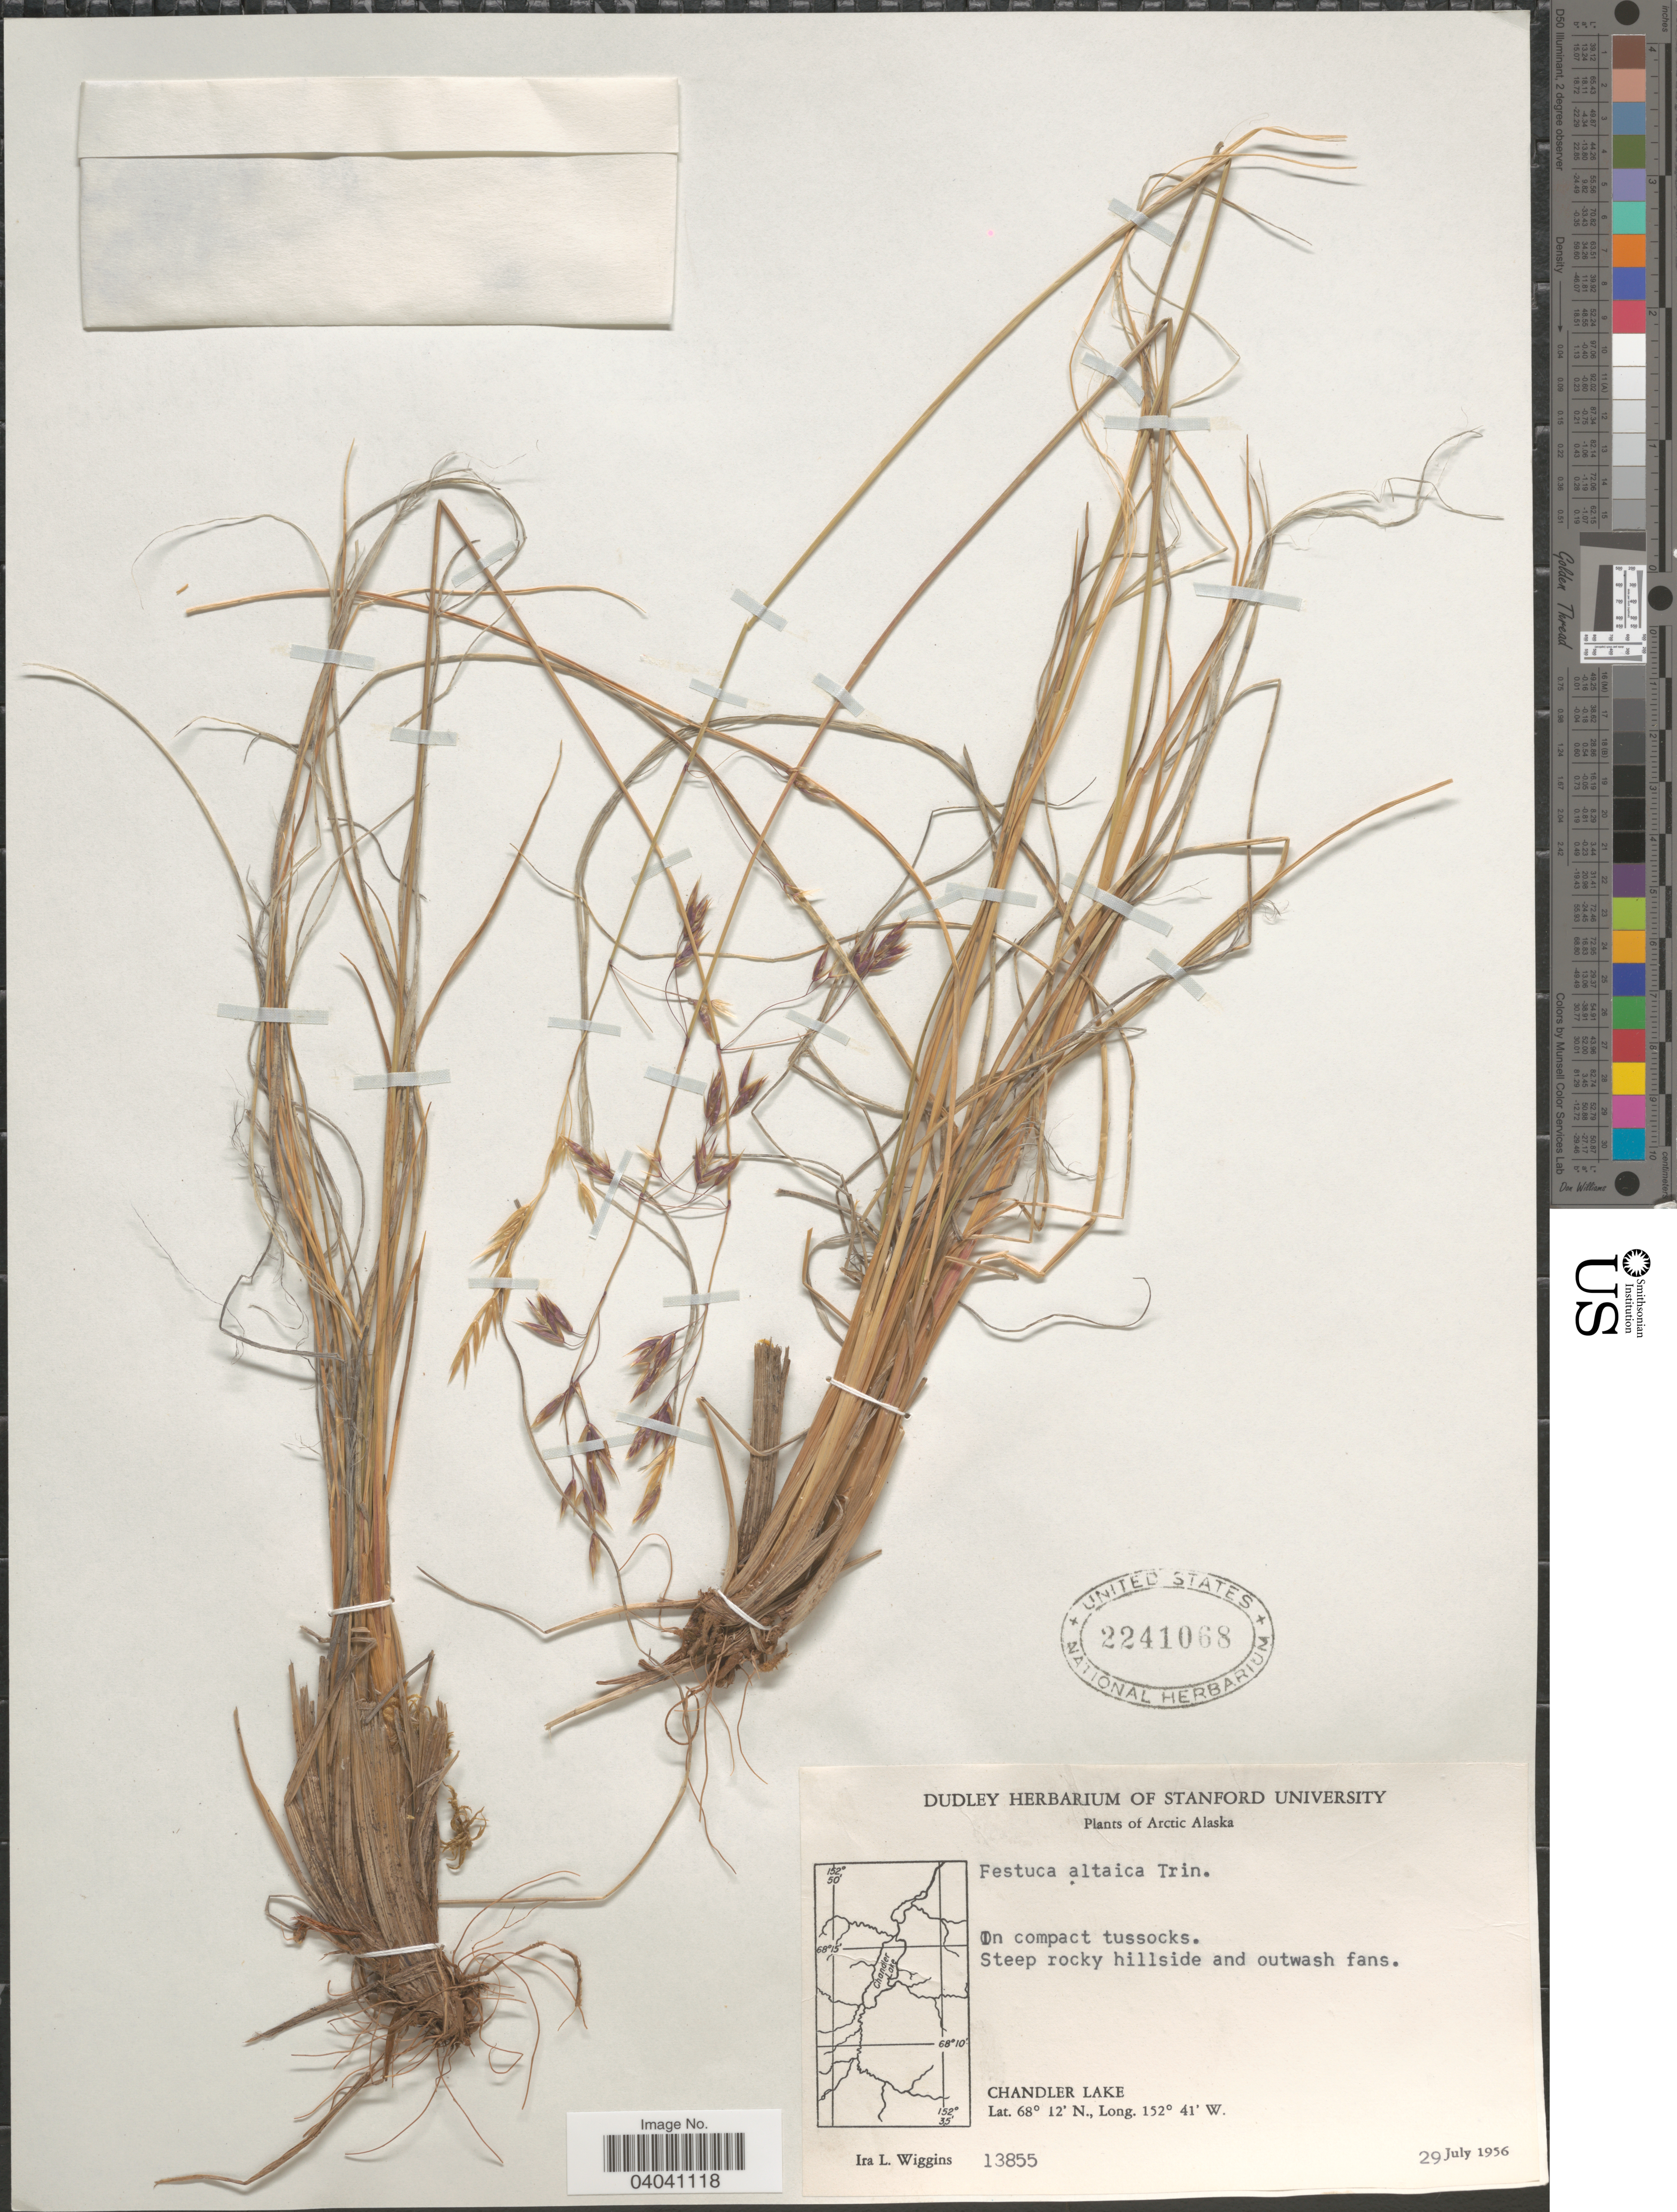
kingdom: Plantae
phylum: Tracheophyta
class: Liliopsida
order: Poales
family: Poaceae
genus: Festuca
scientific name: Festuca altaica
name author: Trin.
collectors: I. L. Wiggins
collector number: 13855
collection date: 1956-07-29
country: United States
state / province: Alaska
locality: Arctic Alaska. Chandler Lake.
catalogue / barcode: US 2241068